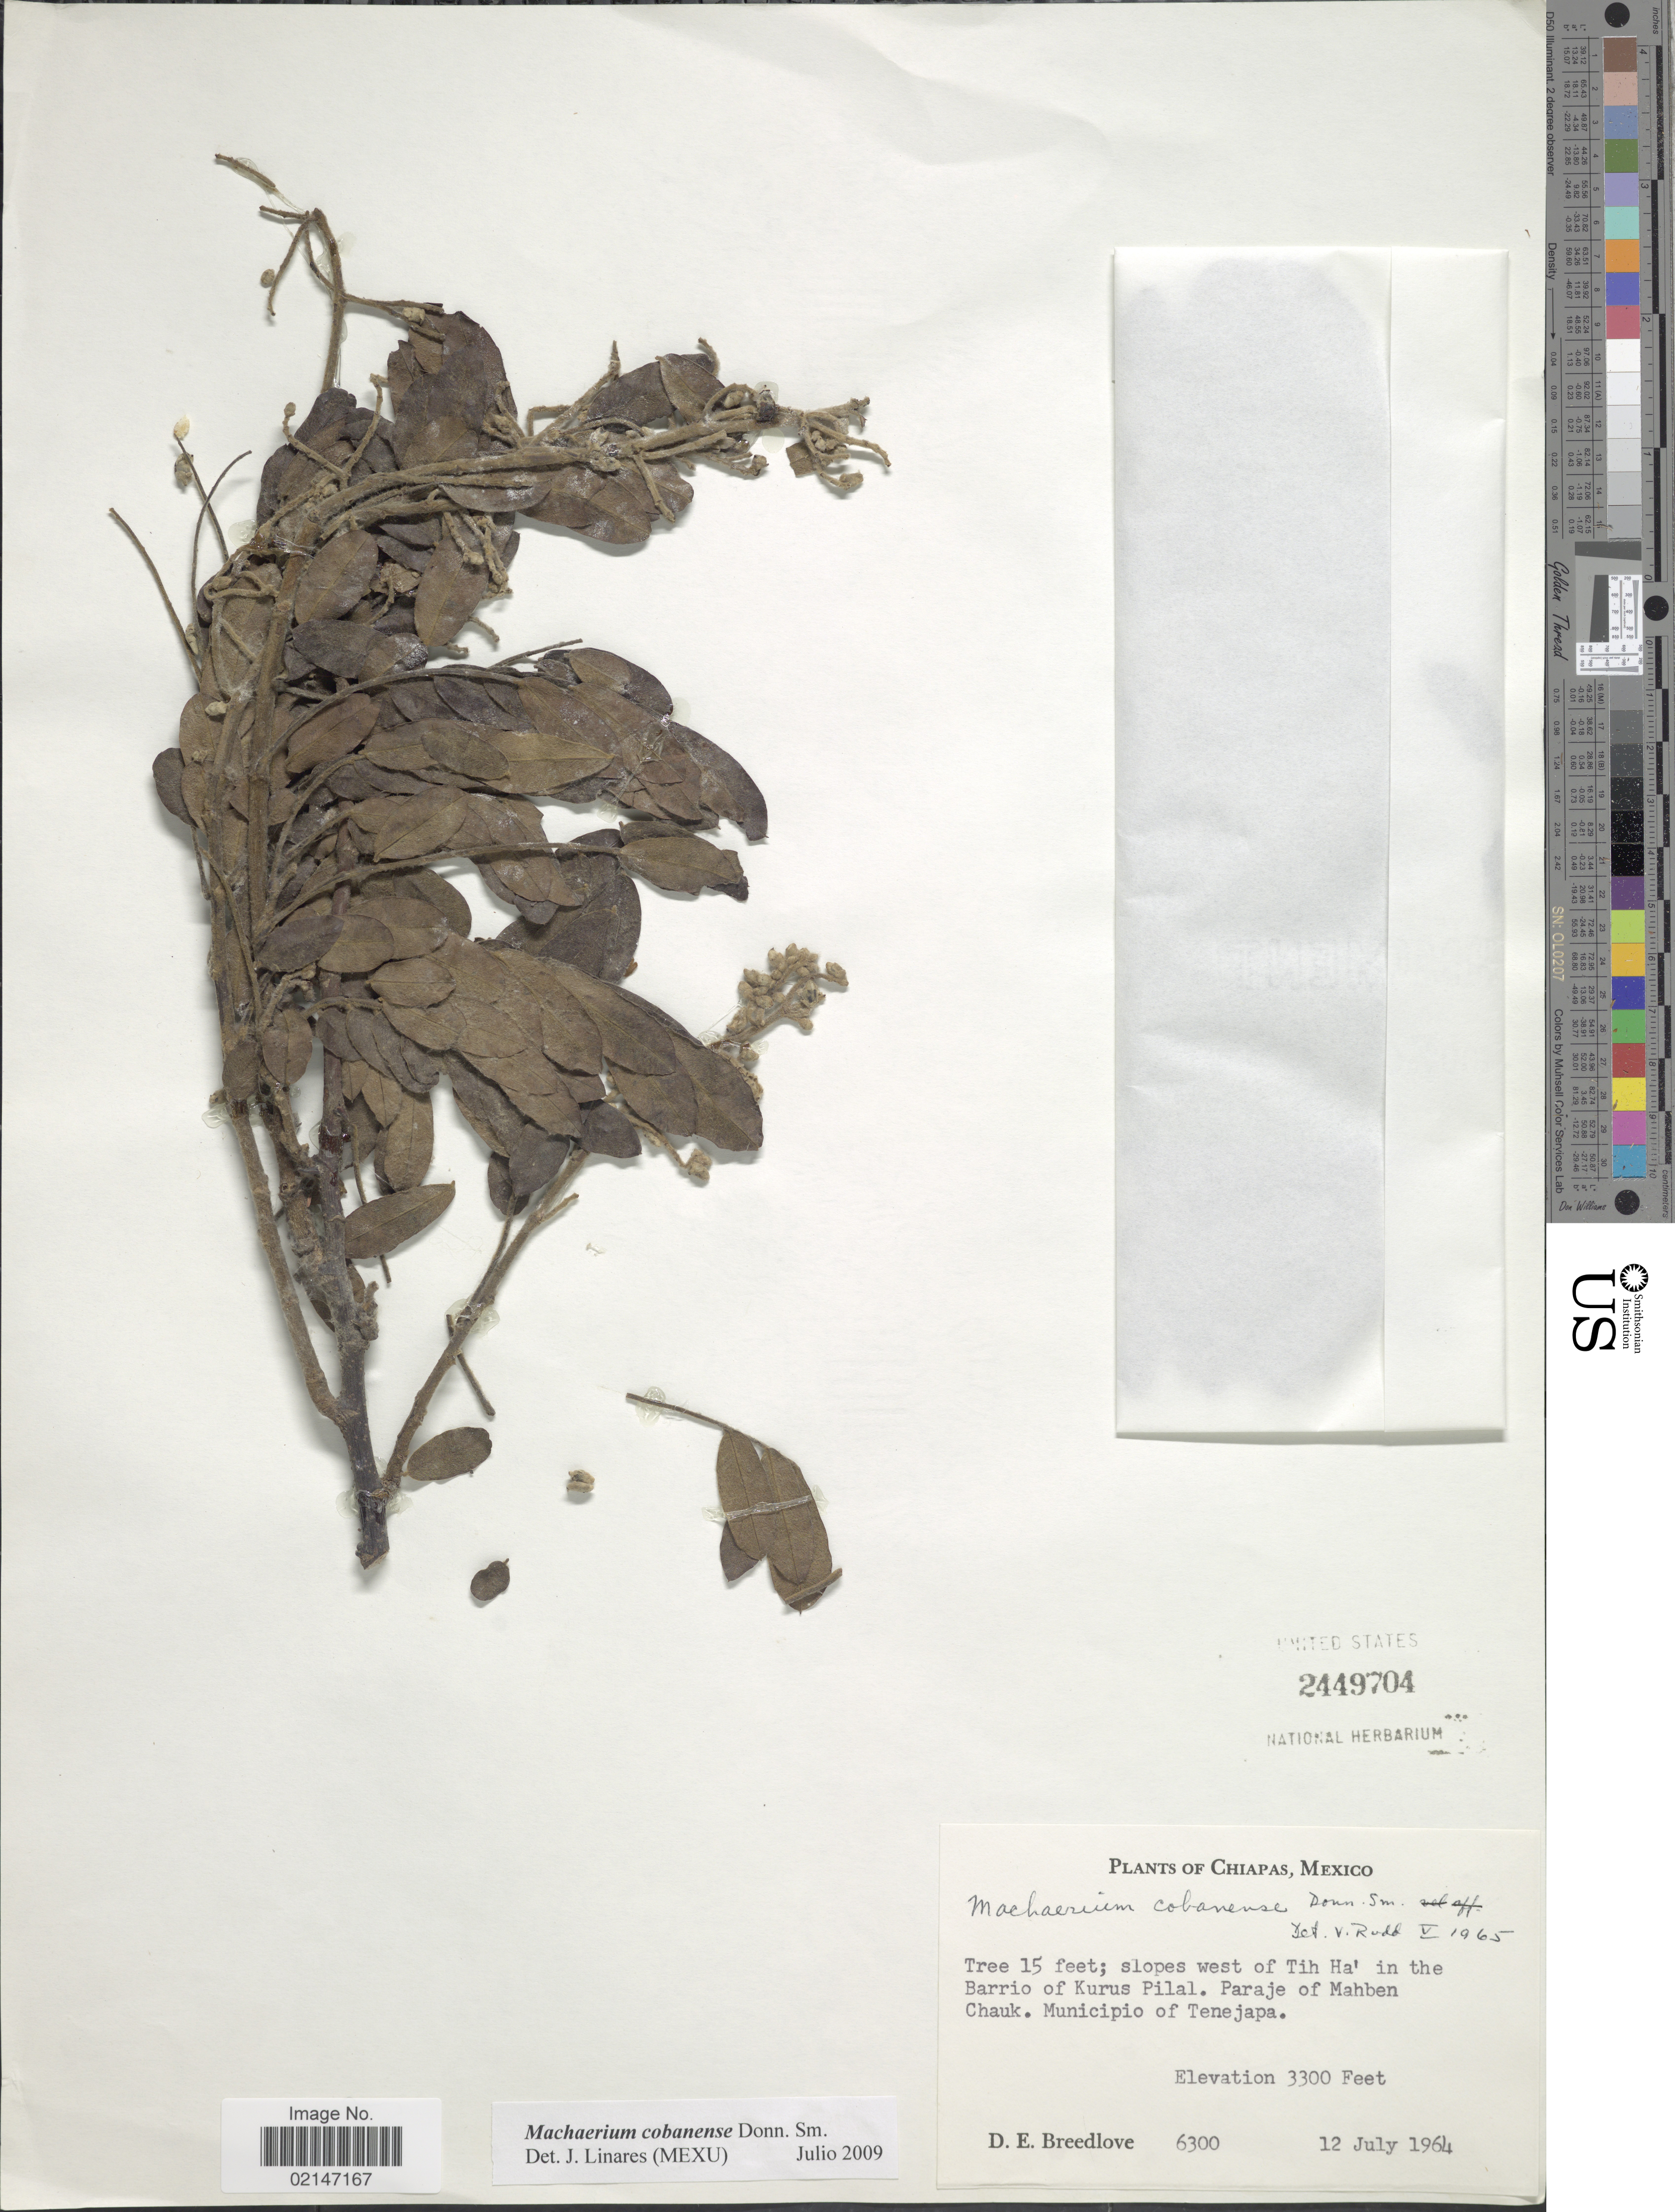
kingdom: Plantae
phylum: Tracheophyta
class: Magnoliopsida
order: Fabales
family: Fabaceae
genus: Machaerium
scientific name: Machaerium cobanense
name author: Donn. Sm.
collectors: D. E. Breedlove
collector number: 6300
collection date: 1964-07-12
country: Mexico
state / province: Chiapas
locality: Slopes west of Tih Ha'in the Barrio of Kurrus Pilal. Paraje of Mahben Chauk. Municipio of Tenejapa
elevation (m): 1006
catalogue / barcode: US 2449704